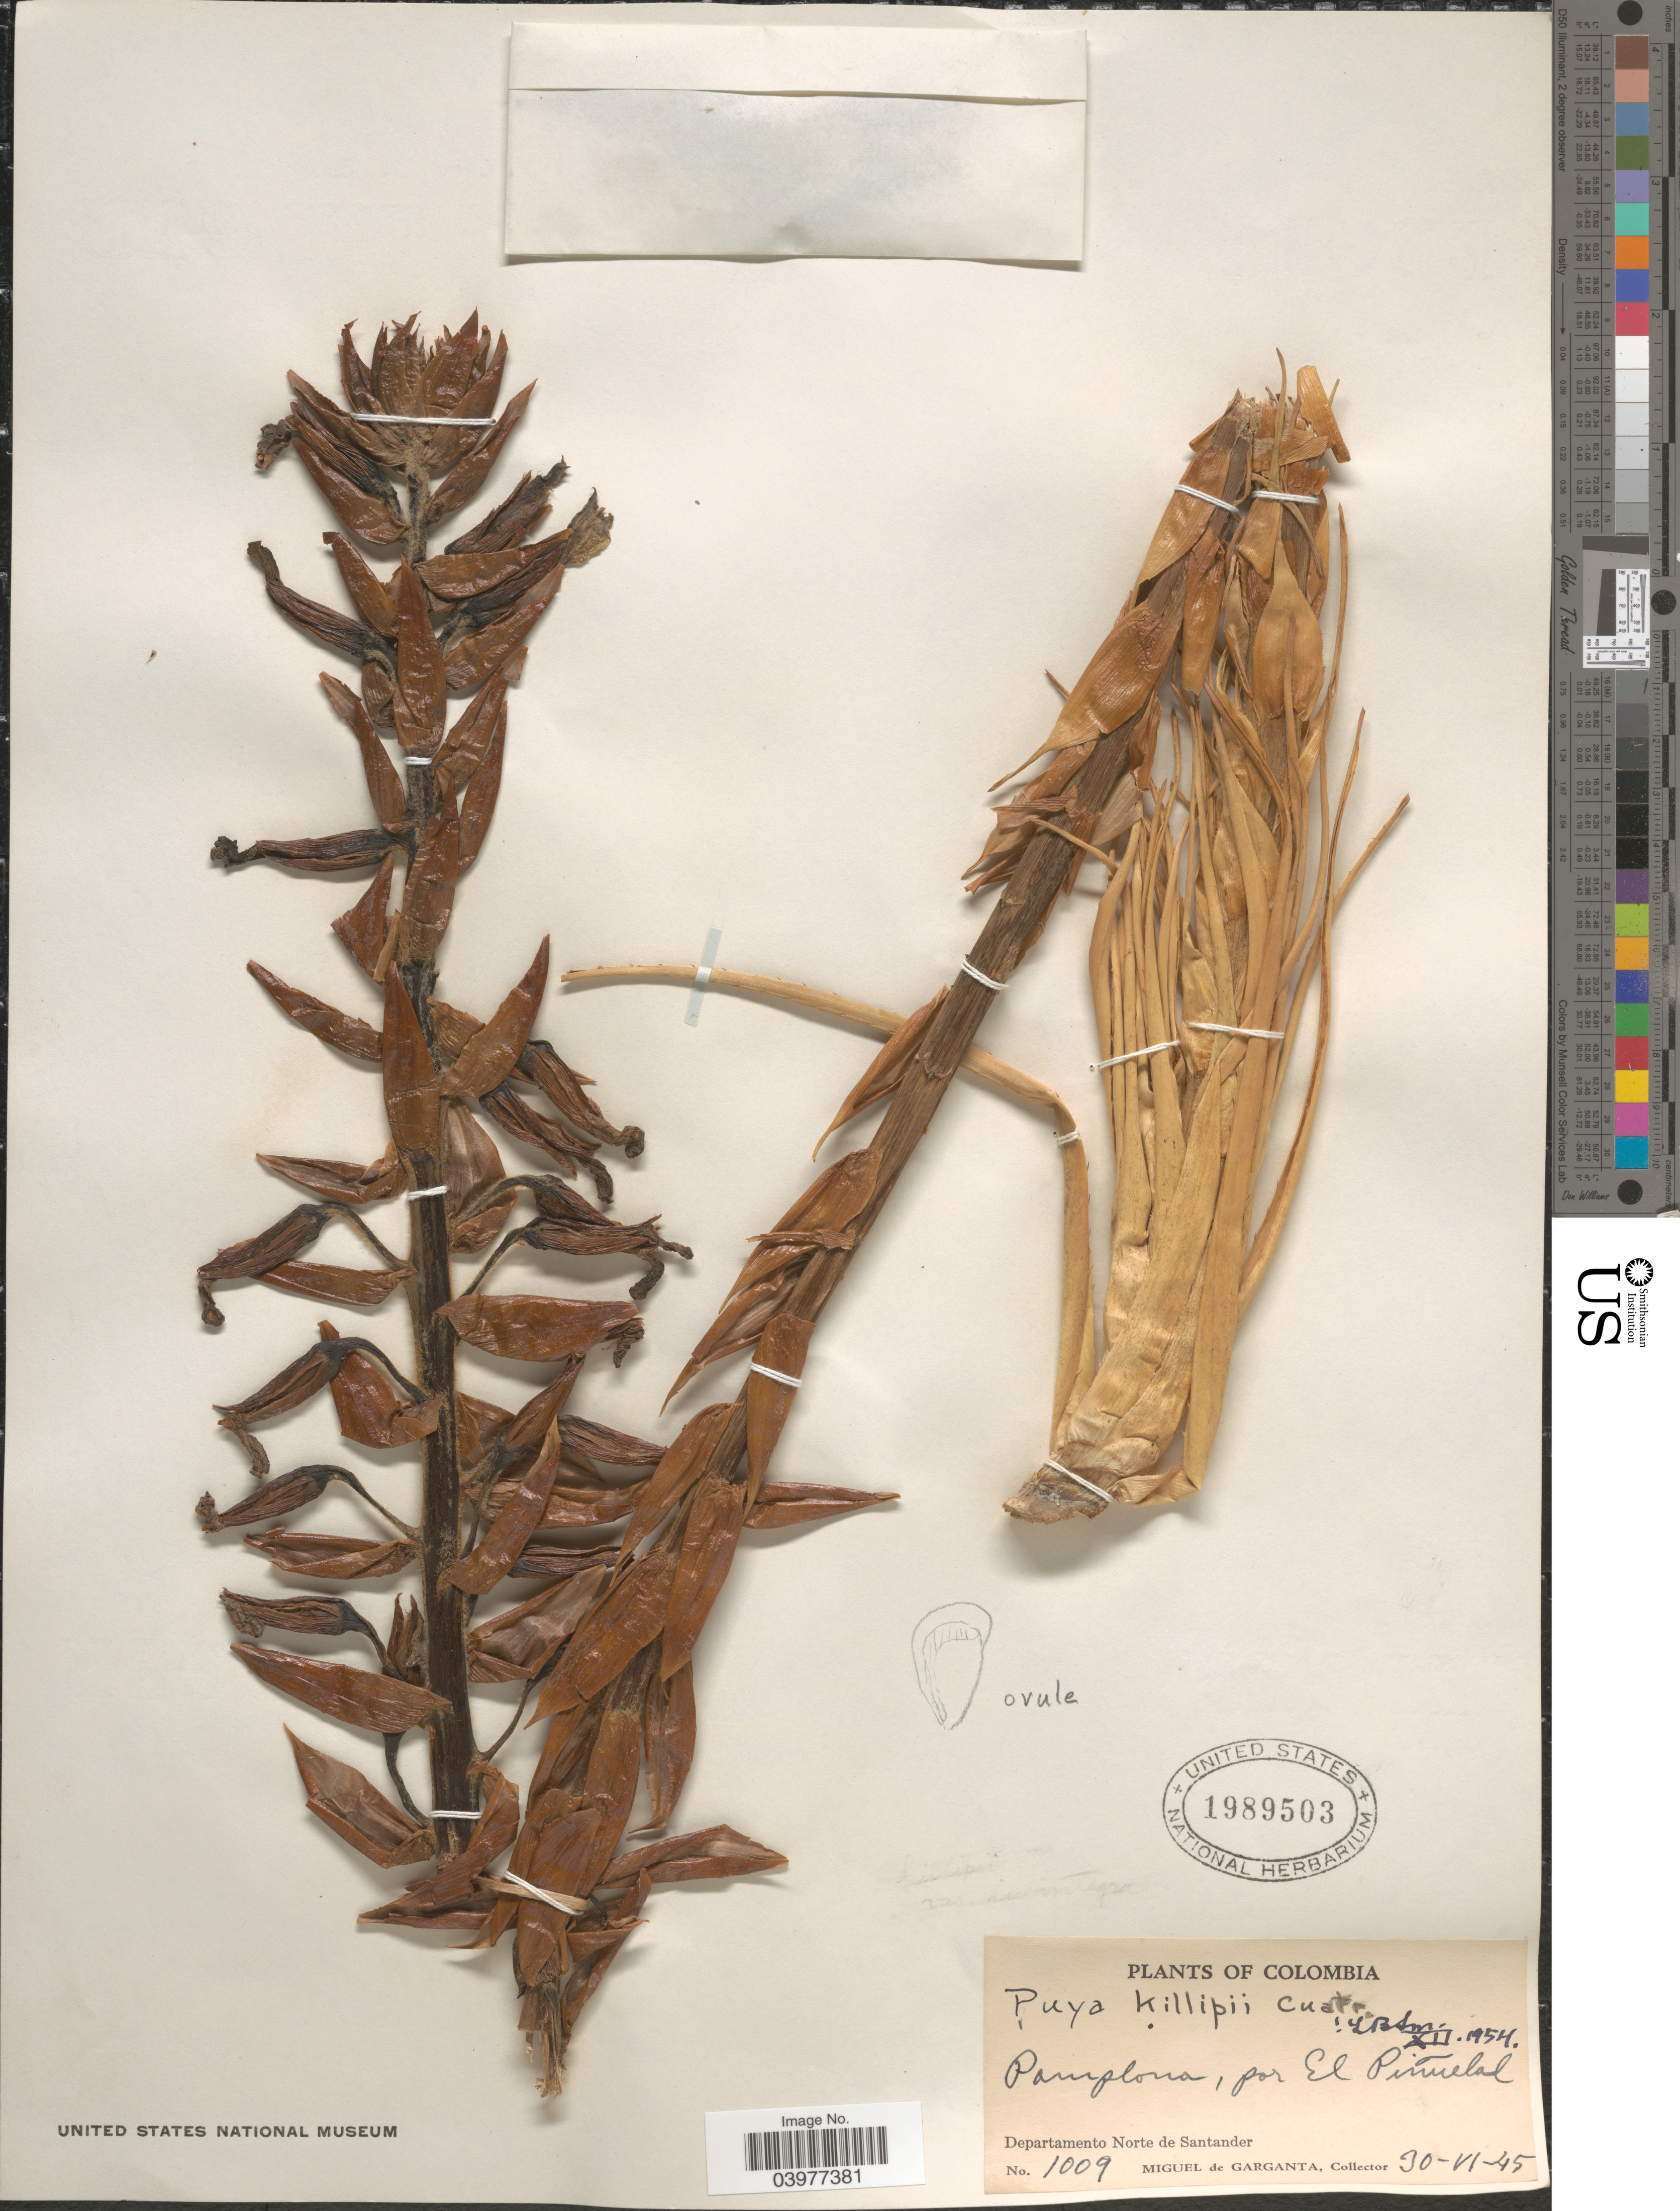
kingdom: Plantae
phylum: Tracheophyta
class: Liliopsida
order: Poales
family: Bromeliaceae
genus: Puya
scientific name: Puya killipii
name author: Cuatrec.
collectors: M. Garganta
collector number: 1009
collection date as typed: Transcribed d/m/y: 30/6/45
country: Colombia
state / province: Norte de Santander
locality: Departamento Norte de Santander.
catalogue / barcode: US 1989503